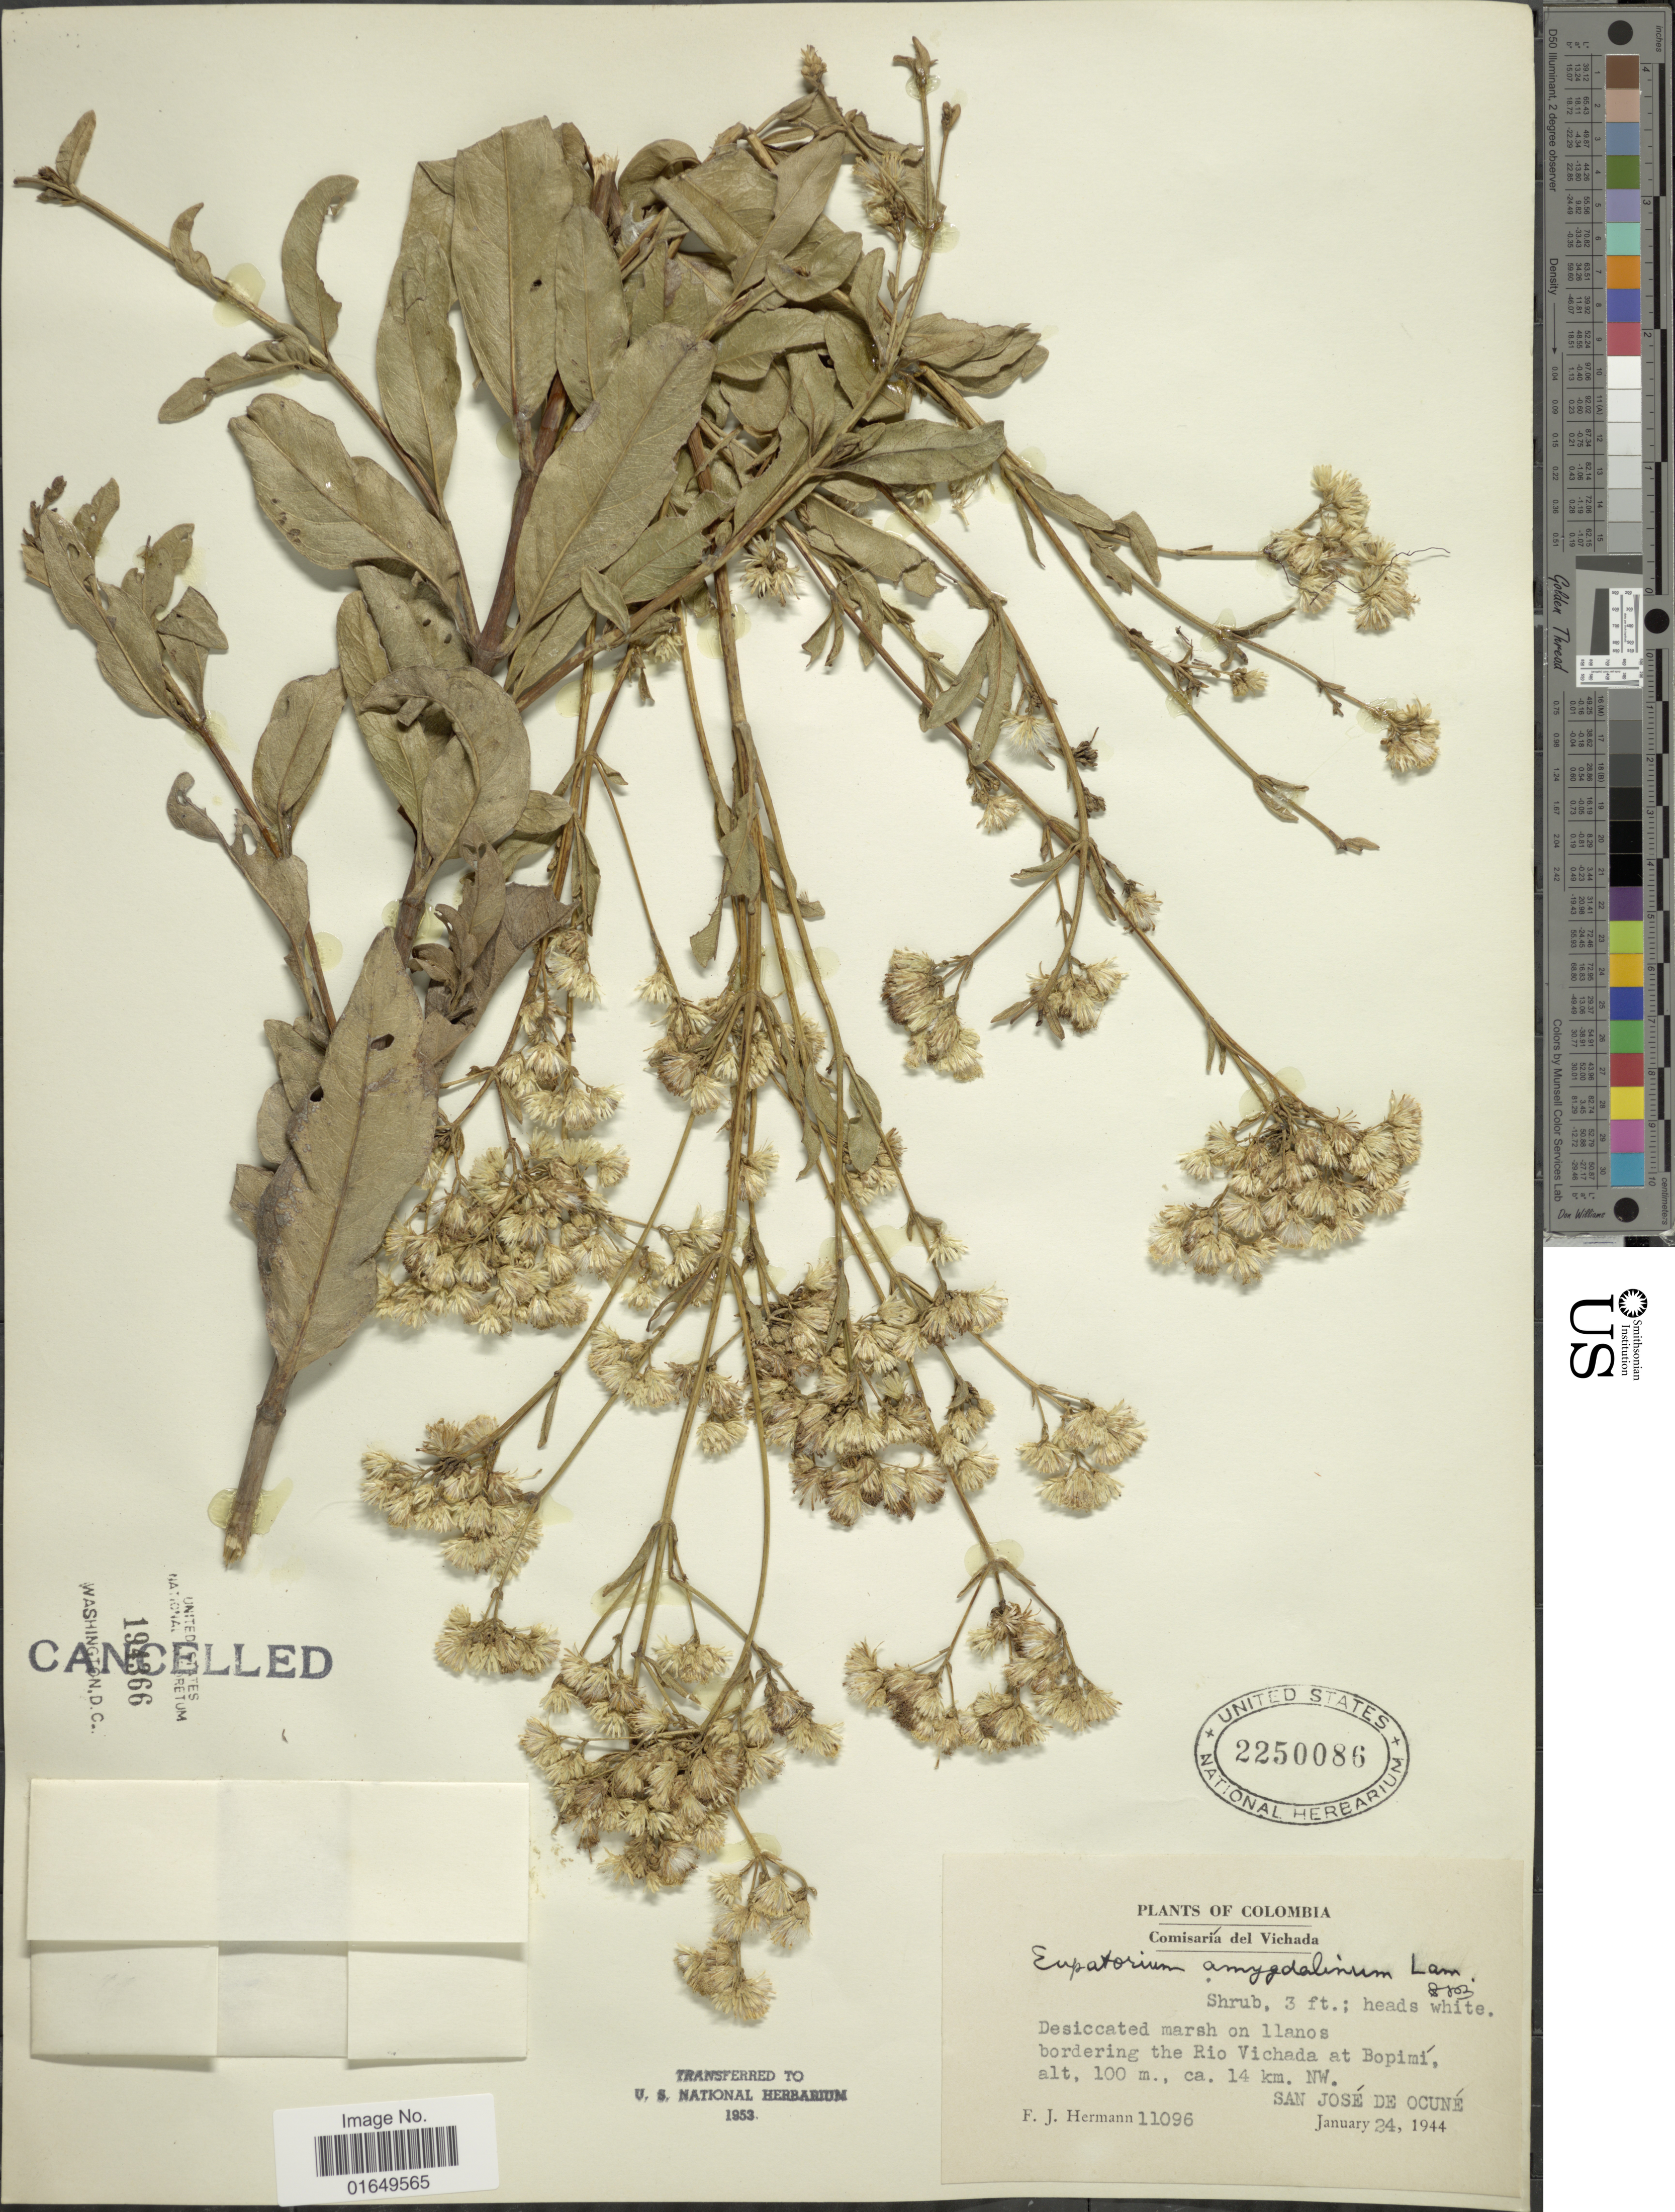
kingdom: Plantae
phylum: Tracheophyta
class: Magnoliopsida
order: Asterales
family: Asteraceae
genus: Ayapana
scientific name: Ayapana amygdalina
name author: (Lam.) R.M. King & H. Rob.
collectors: F. J. Hermann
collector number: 11096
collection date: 1944-01-24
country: Colombia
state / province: Vichada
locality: Bordering the Rio Vichada at Bopimí, ca. 14 km. NW. San José de Ocuné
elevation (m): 100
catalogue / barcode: US 2250086